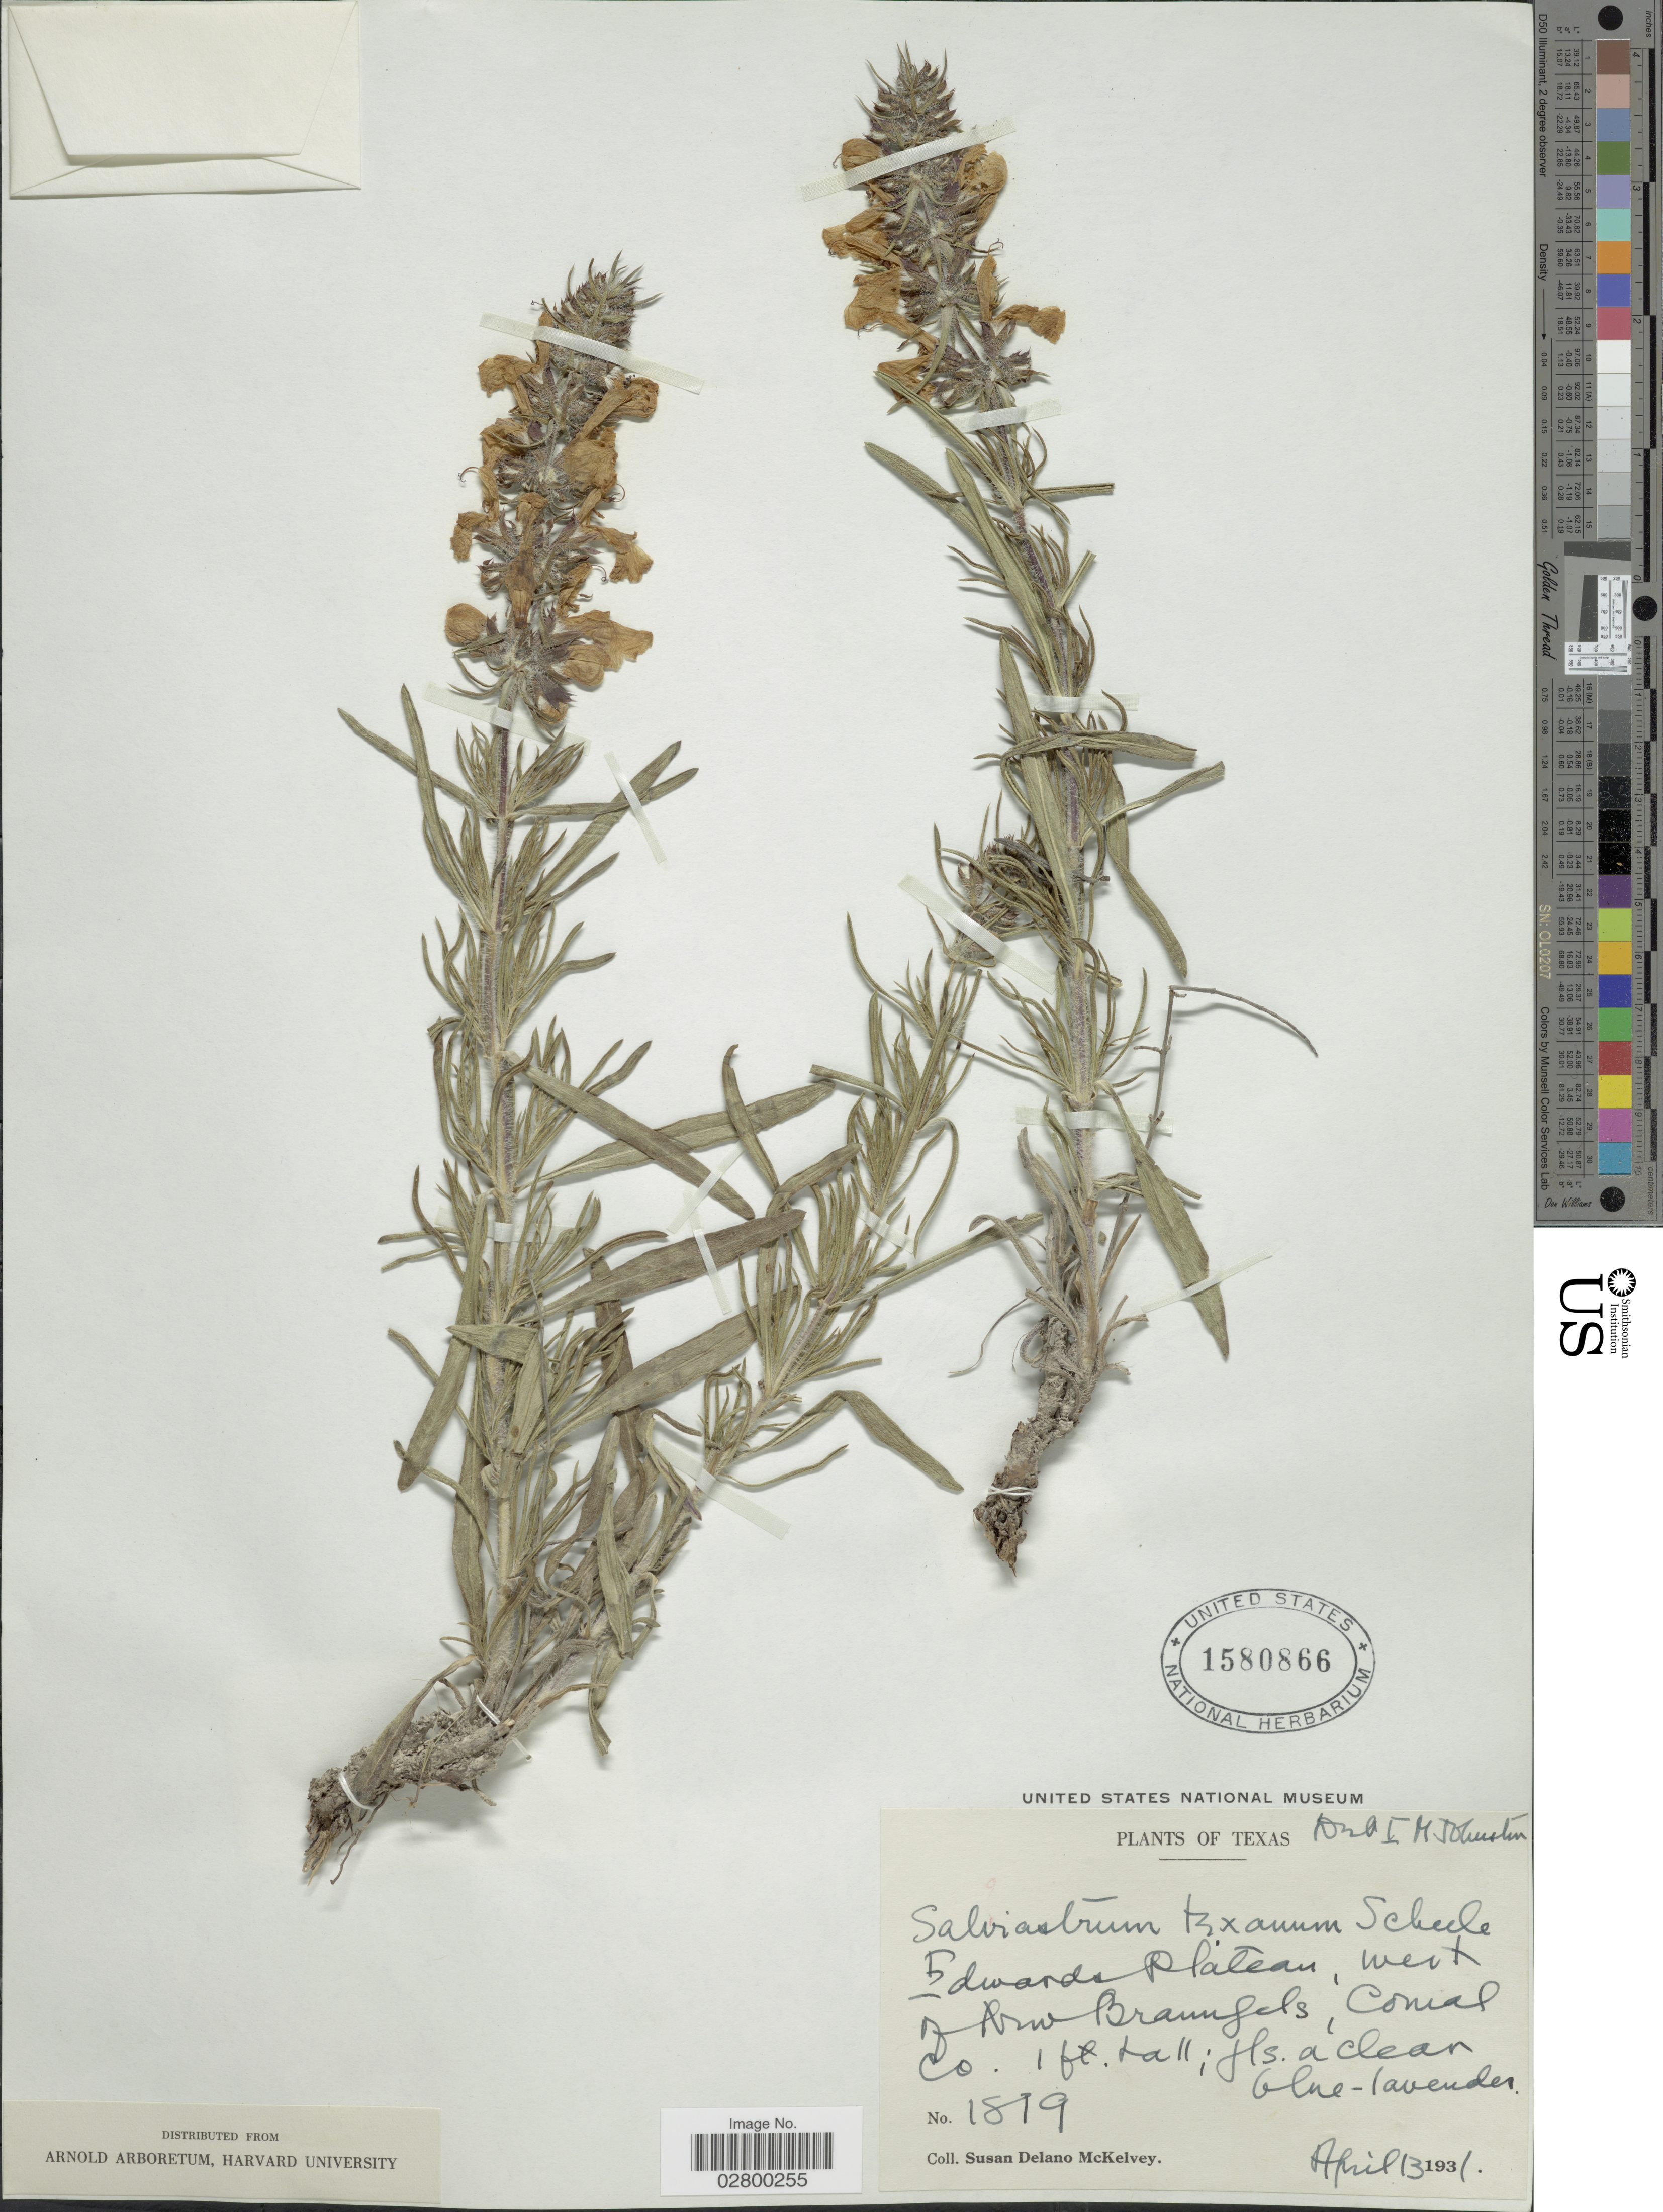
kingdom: Plantae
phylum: Tracheophyta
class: Magnoliopsida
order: Lamiales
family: Lamiaceae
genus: Salvia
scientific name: Salvia texana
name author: (Scheele) Torr.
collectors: S. A. McKelvey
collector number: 1819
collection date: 1931-04-13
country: United States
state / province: Texas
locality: Edwards Plateau, west of New Braunfels, Conial Co.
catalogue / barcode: US 1580866